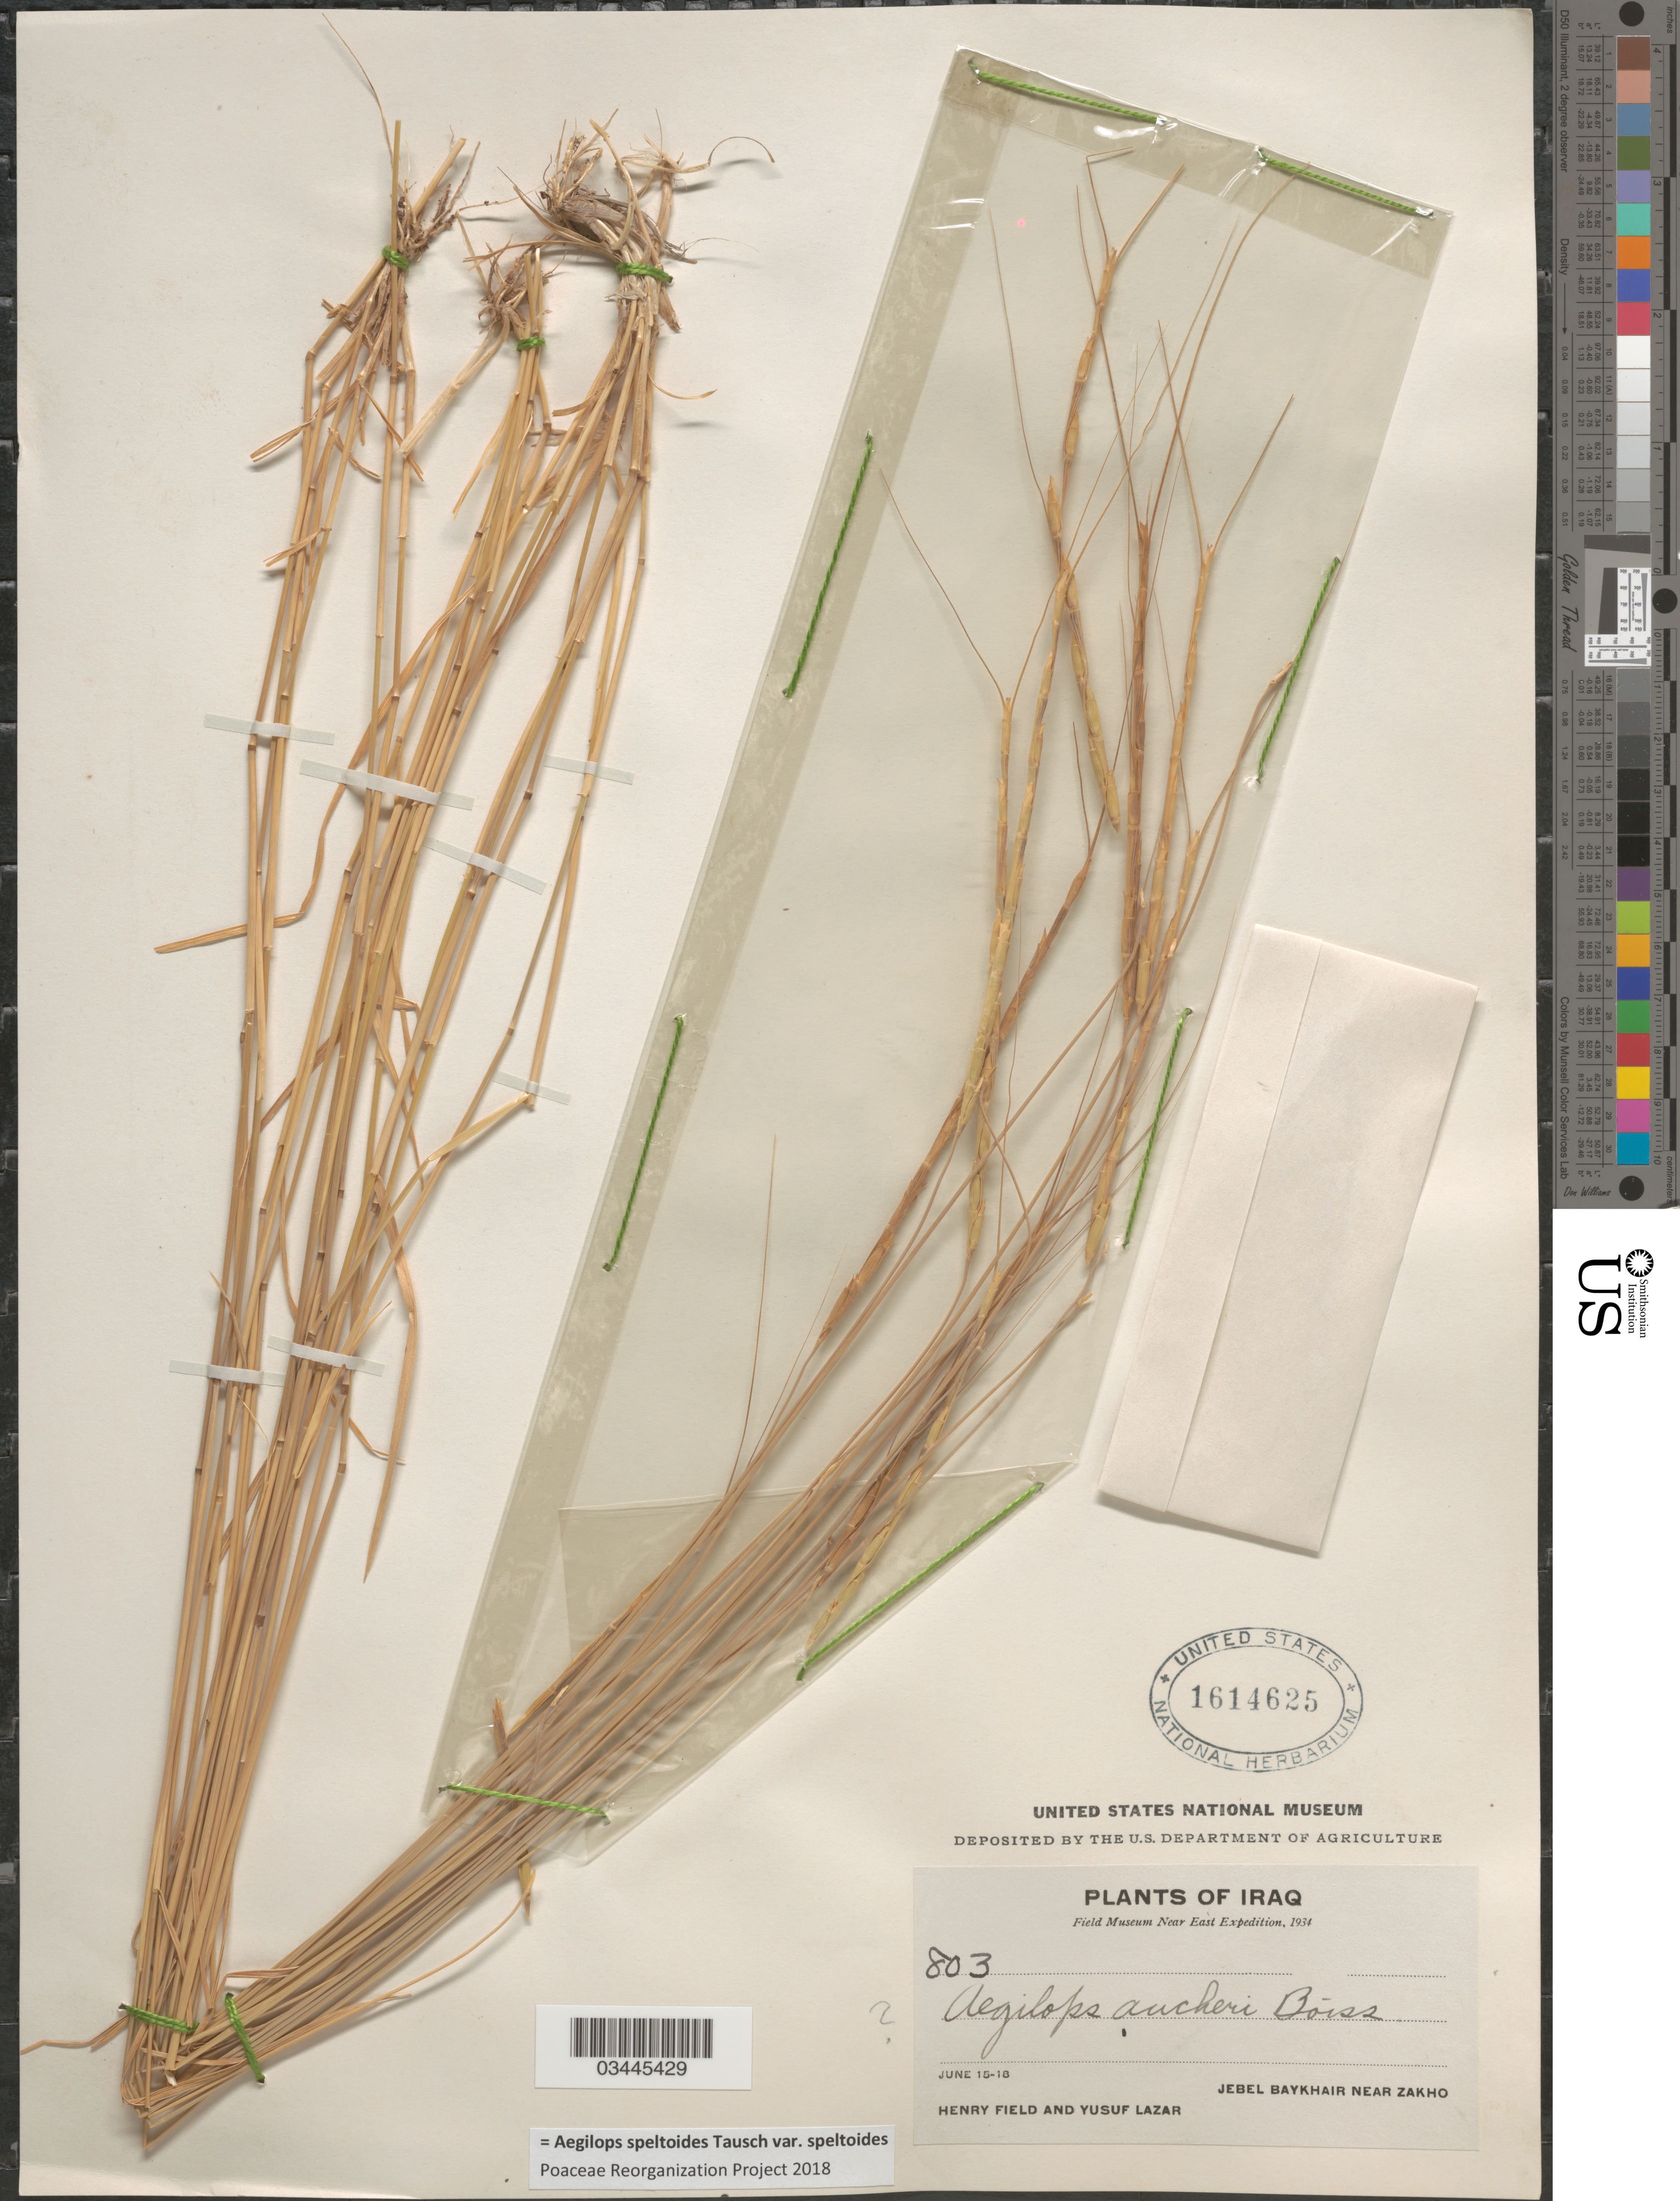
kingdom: Plantae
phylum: Tracheophyta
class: Liliopsida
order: Poales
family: Poaceae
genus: Aegilops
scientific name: Aegilops speltoides var. speltoides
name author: Tausch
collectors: H. Field & Y. Lazar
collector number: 803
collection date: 1934-06-15/1934-06-18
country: Iraq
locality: Field Museum Near East Expedition, 1934. Jebel Baykhair near Zakho.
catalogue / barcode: US 1614625